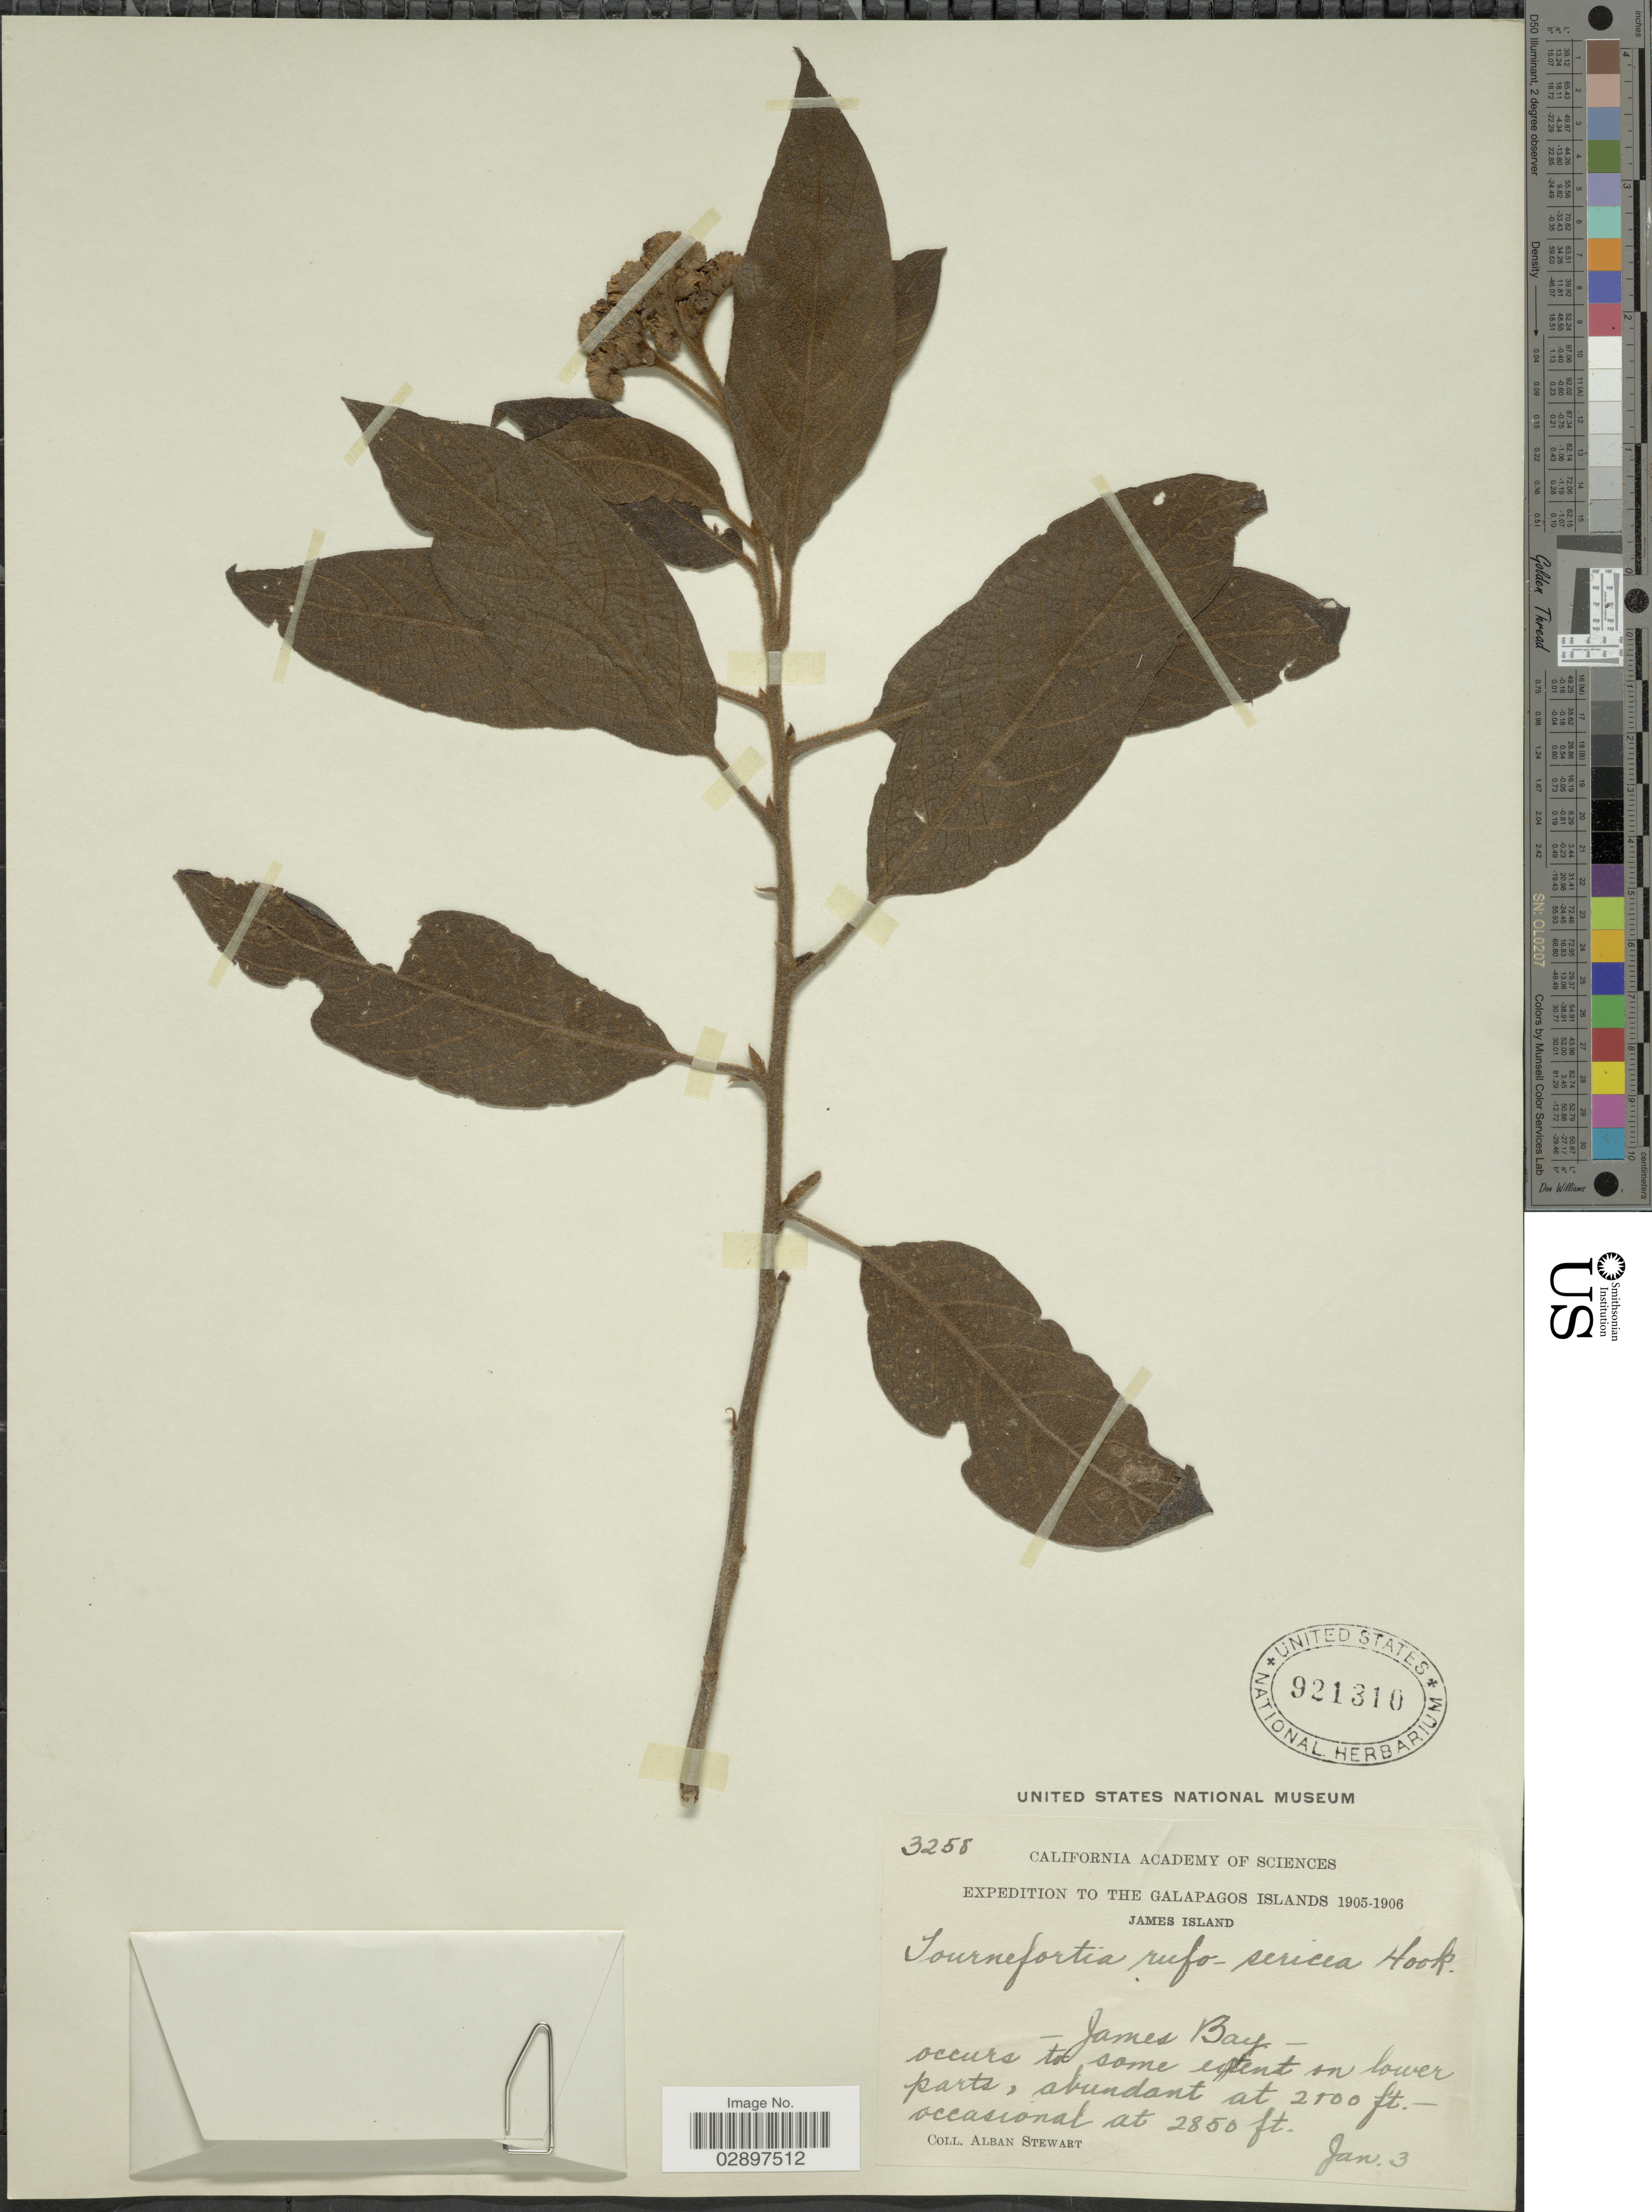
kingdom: Plantae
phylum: Tracheophyta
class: Magnoliopsida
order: Boraginales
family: Heliotropiaceae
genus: Tournefortia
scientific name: Tournefortia rufo-sericea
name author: Hook. f.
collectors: A. Stewart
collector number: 3258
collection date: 1905-01-03/1906-01-03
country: Ecuador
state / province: Colón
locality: The Galapagos Islands. James Island. James Bay.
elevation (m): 640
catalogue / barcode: US 921310